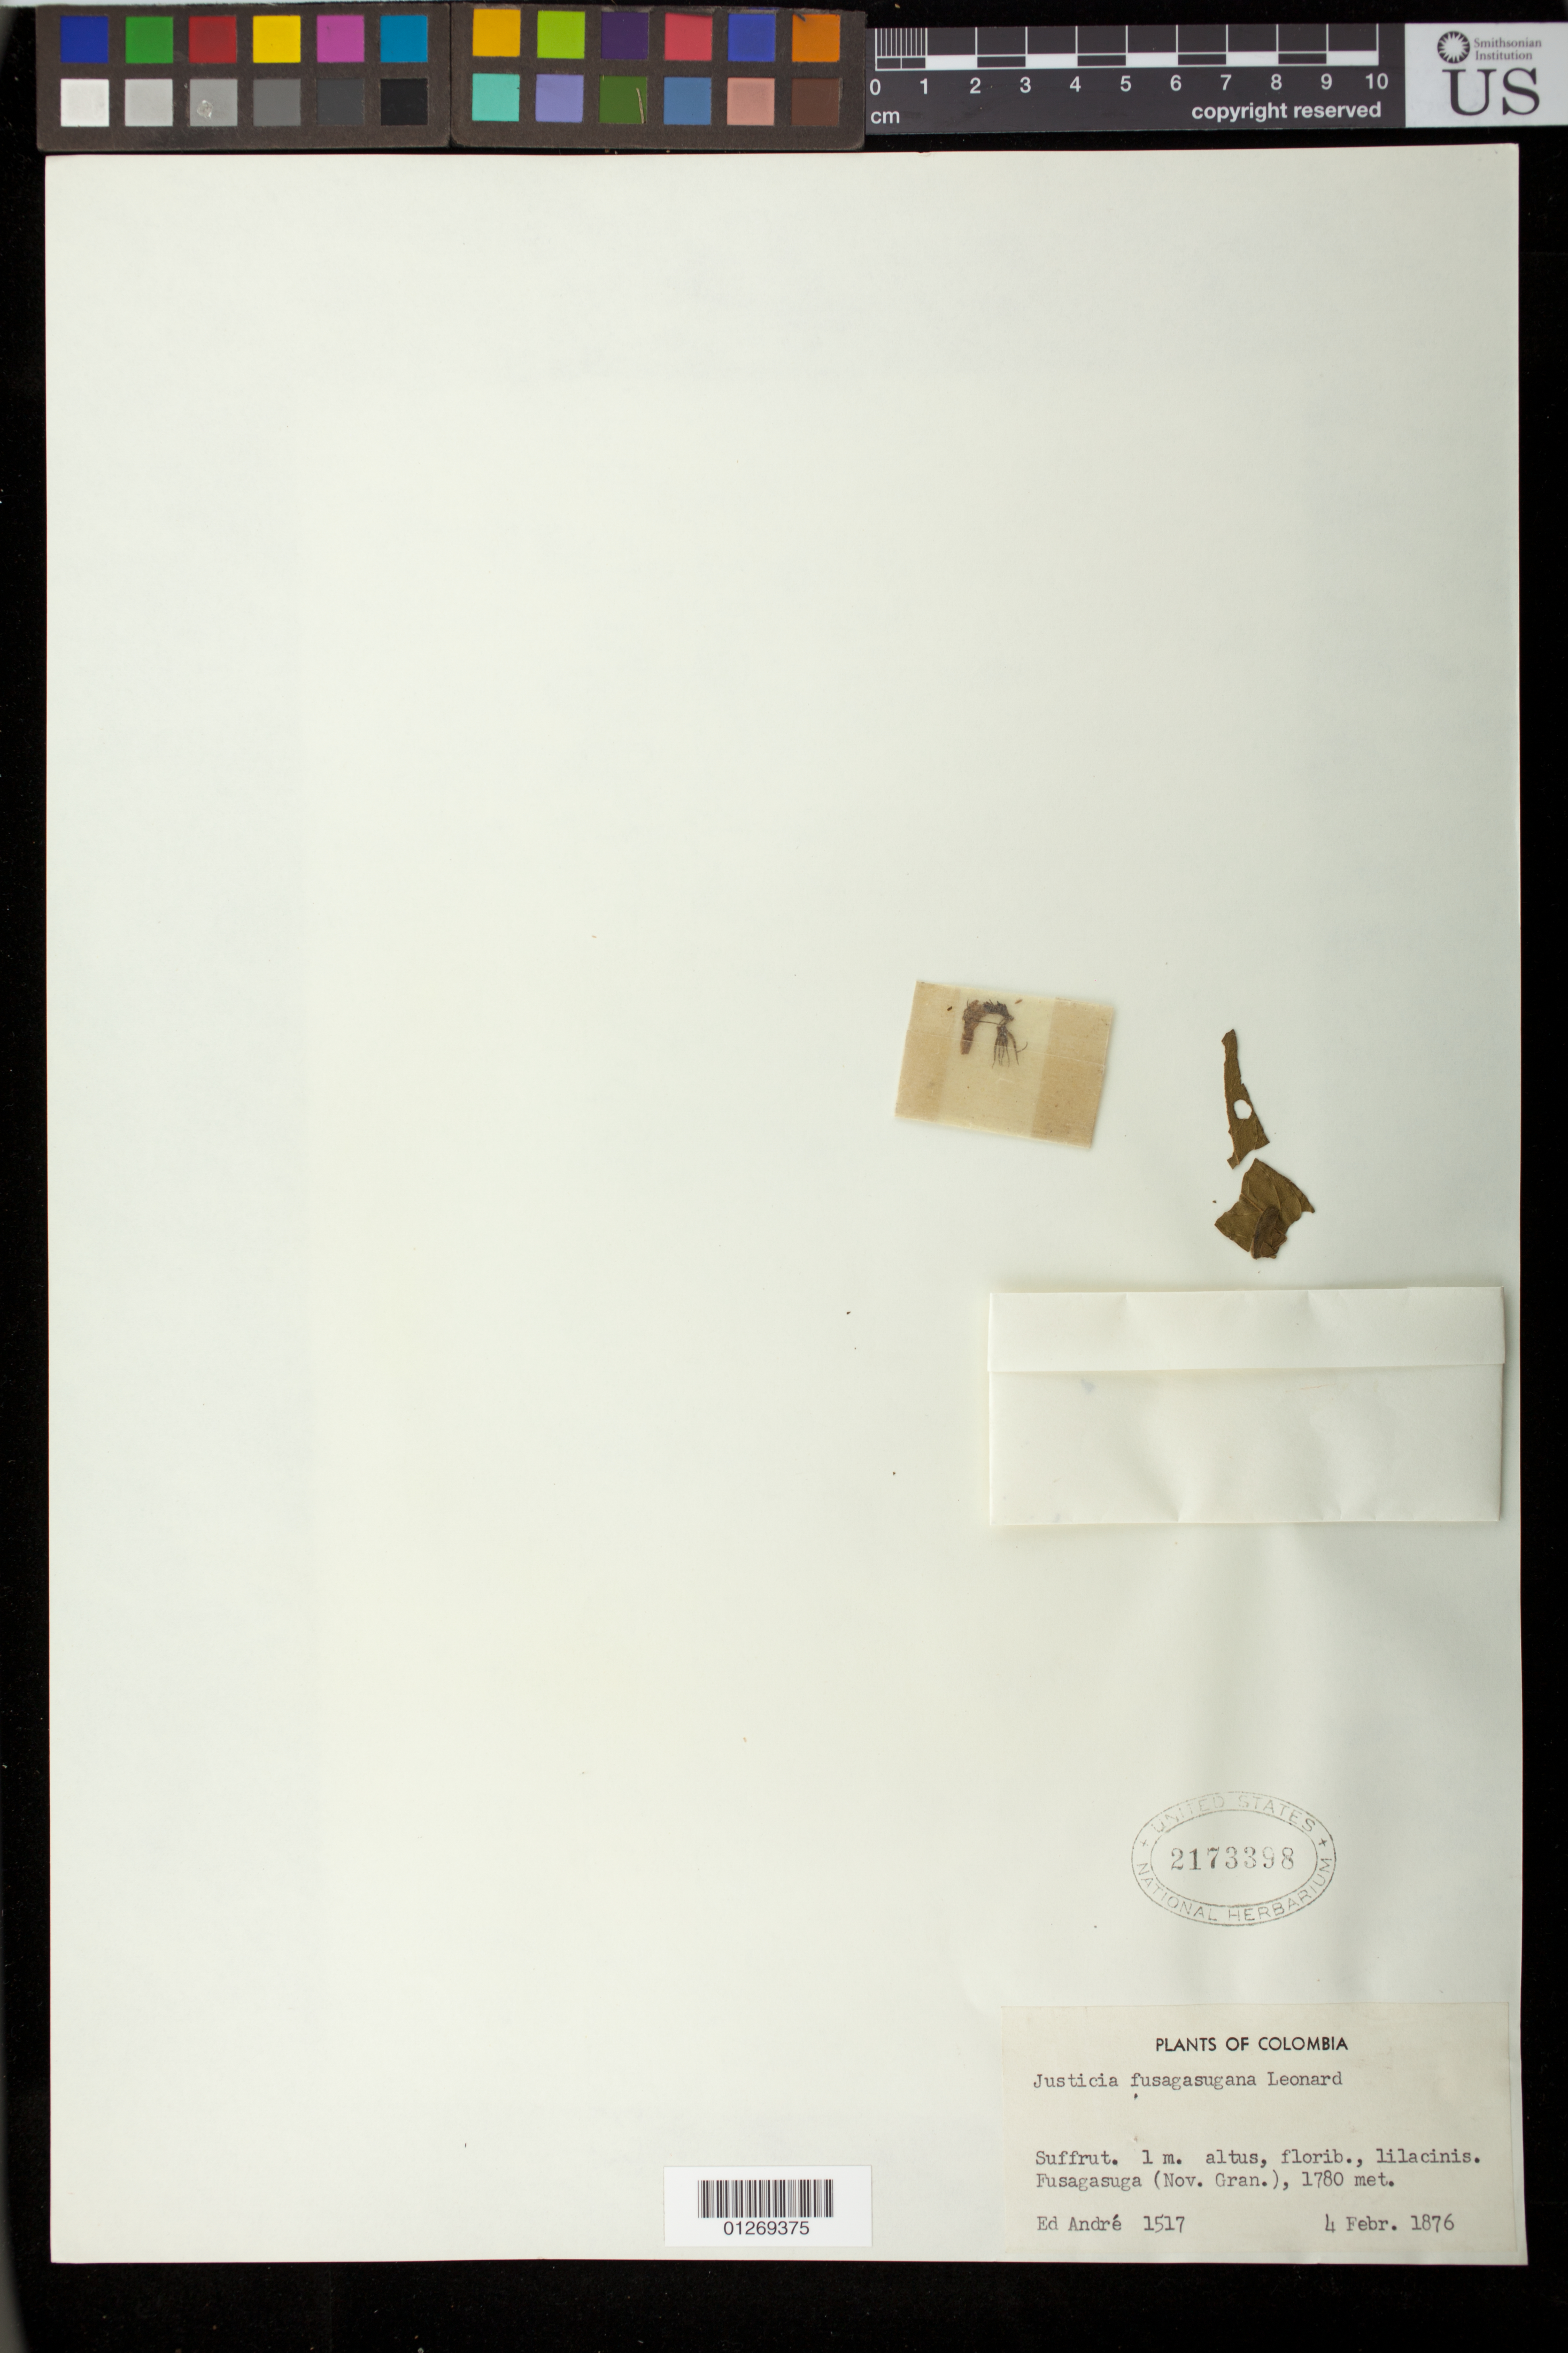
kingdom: Plantae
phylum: Tracheophyta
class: Magnoliopsida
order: Lamiales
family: Acanthaceae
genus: Justicia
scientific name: Justicia fusagasugana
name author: Leonard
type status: Isotype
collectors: É. F. André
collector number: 1517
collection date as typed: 04 Feb 1876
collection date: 1876-02-04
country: Colombia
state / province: Cundinamarca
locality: Fuscagasuga.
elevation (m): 1780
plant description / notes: Fragmentary material of type specimen ex herb. unknown (source or original herbarium not indicated).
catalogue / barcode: US 2173398